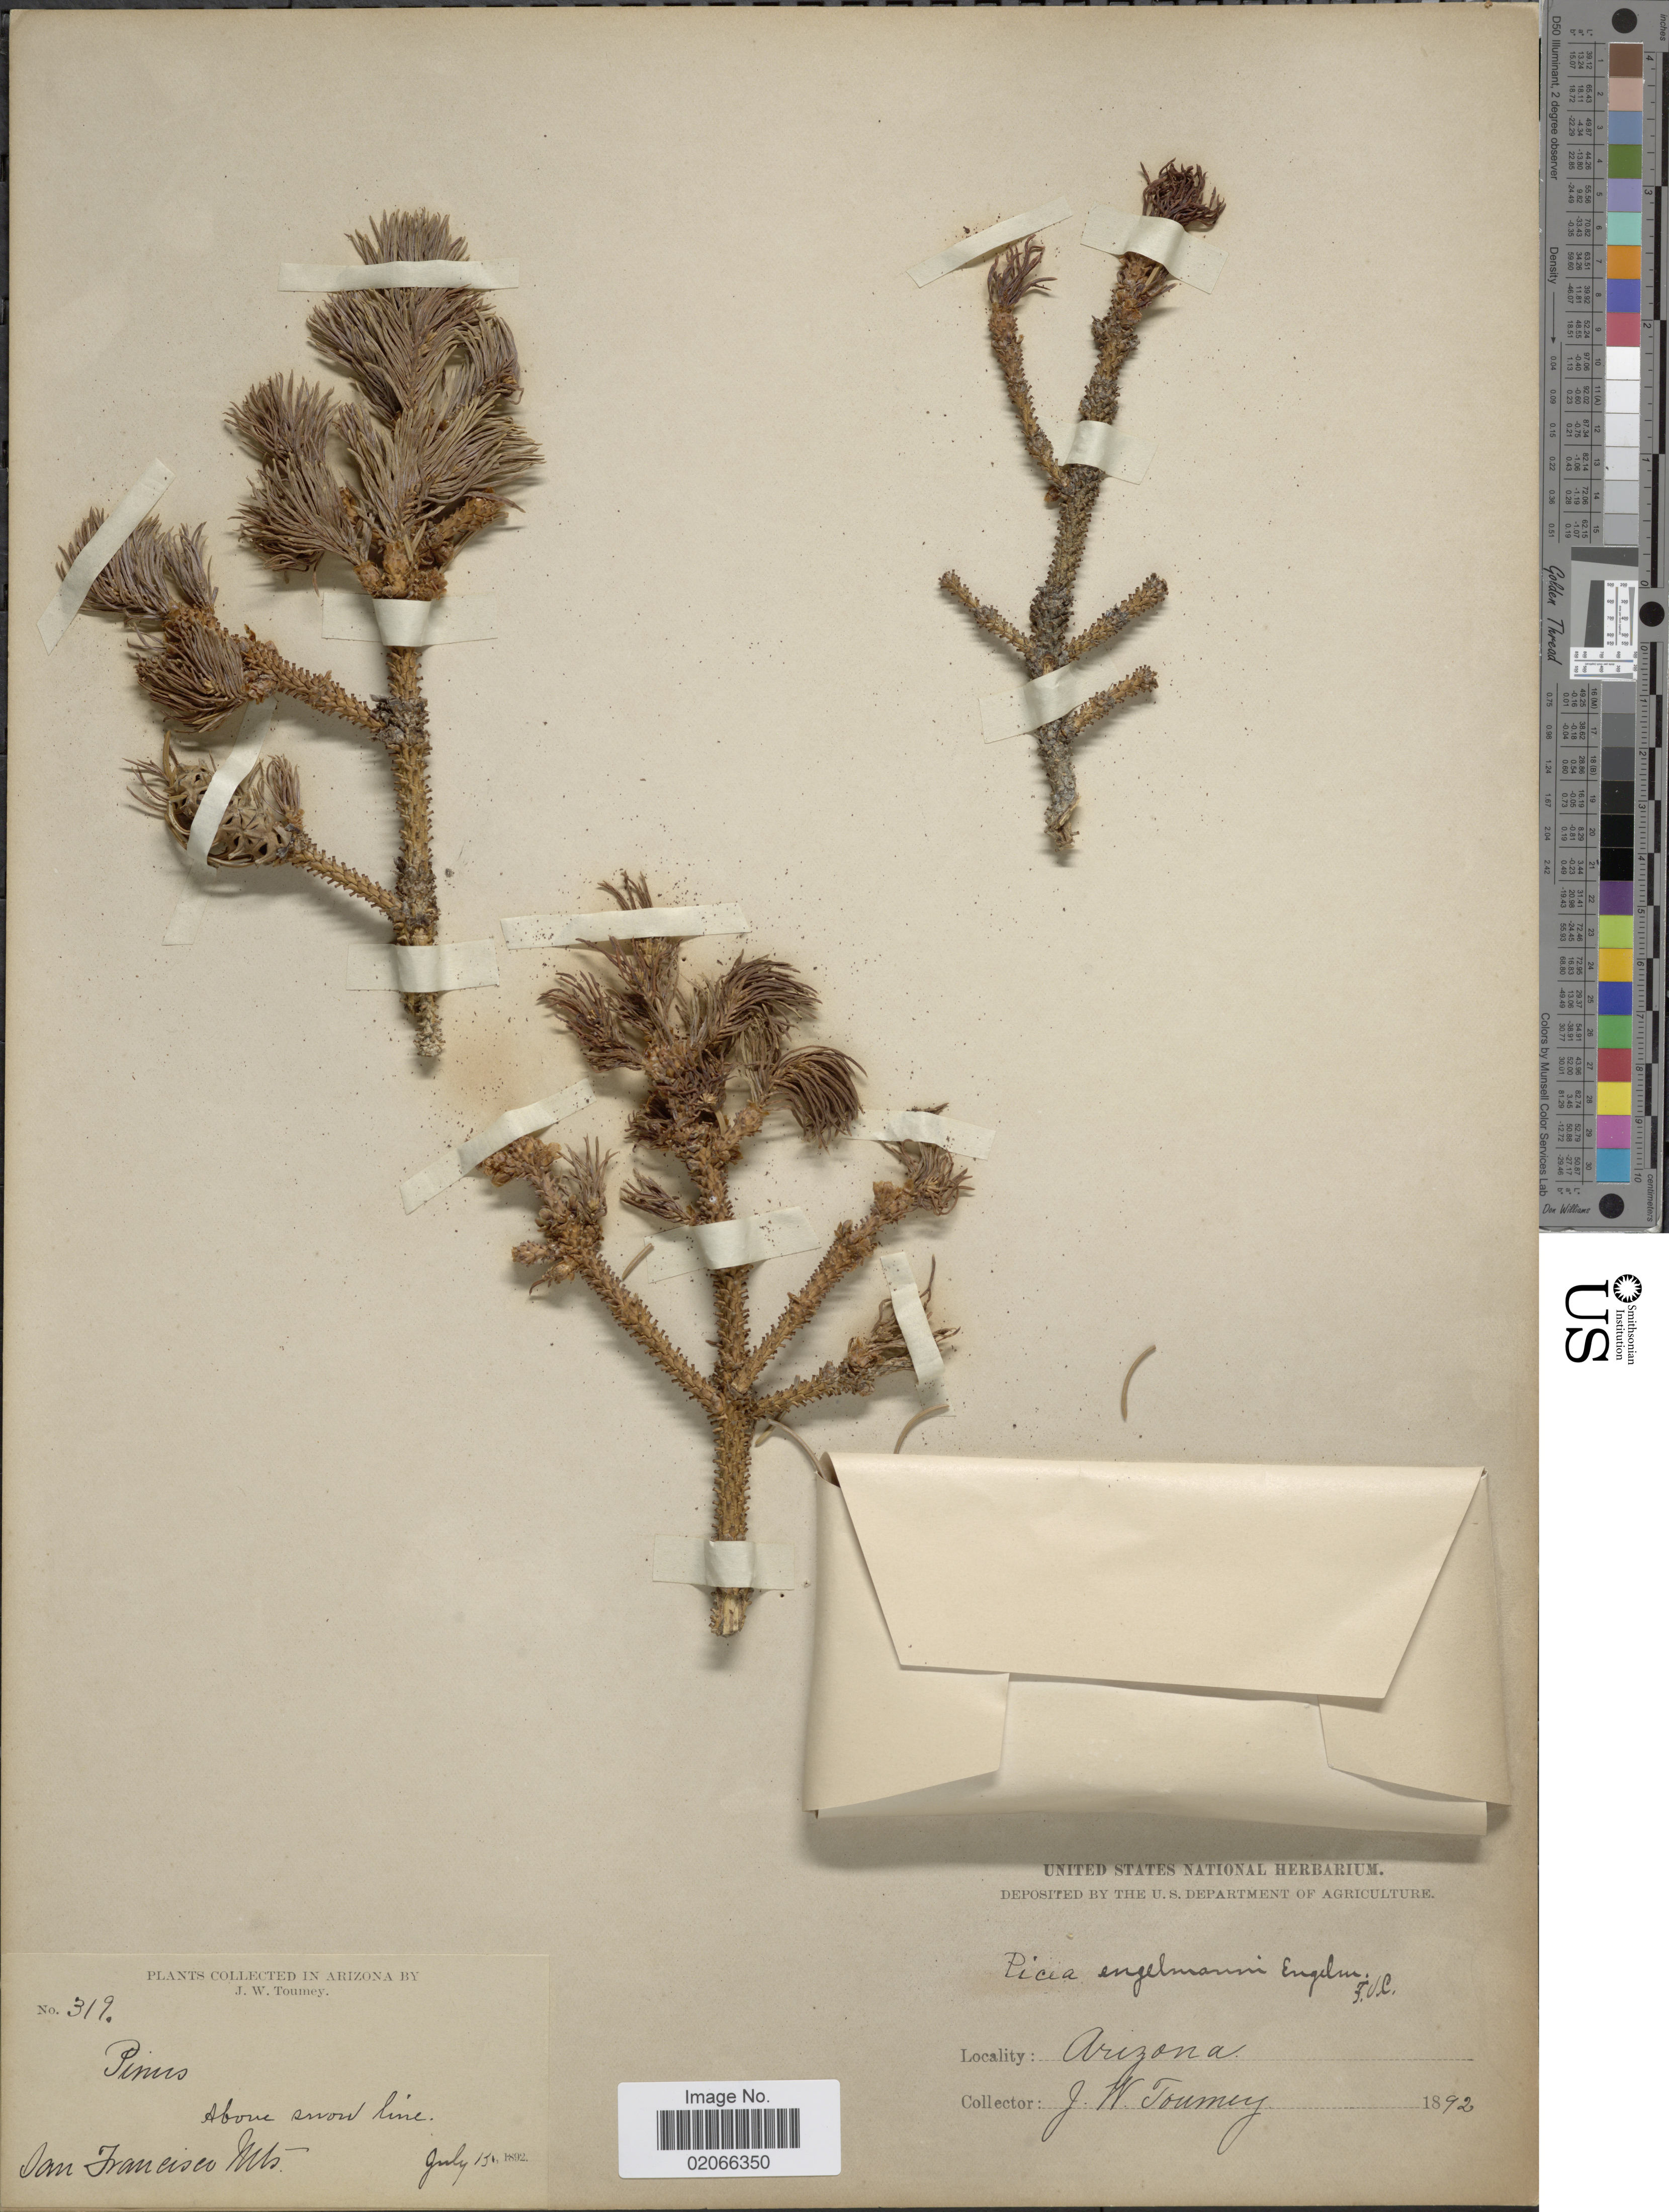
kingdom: Plantae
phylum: Tracheophyta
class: Pinopsida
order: Pinales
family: Pinaceae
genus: Picea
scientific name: Picea engelmannii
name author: Parry ex Engelm.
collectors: J. W. Toumey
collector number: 319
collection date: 1892-07-13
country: United States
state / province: Arizona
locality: San Francisco Mts., above snow line